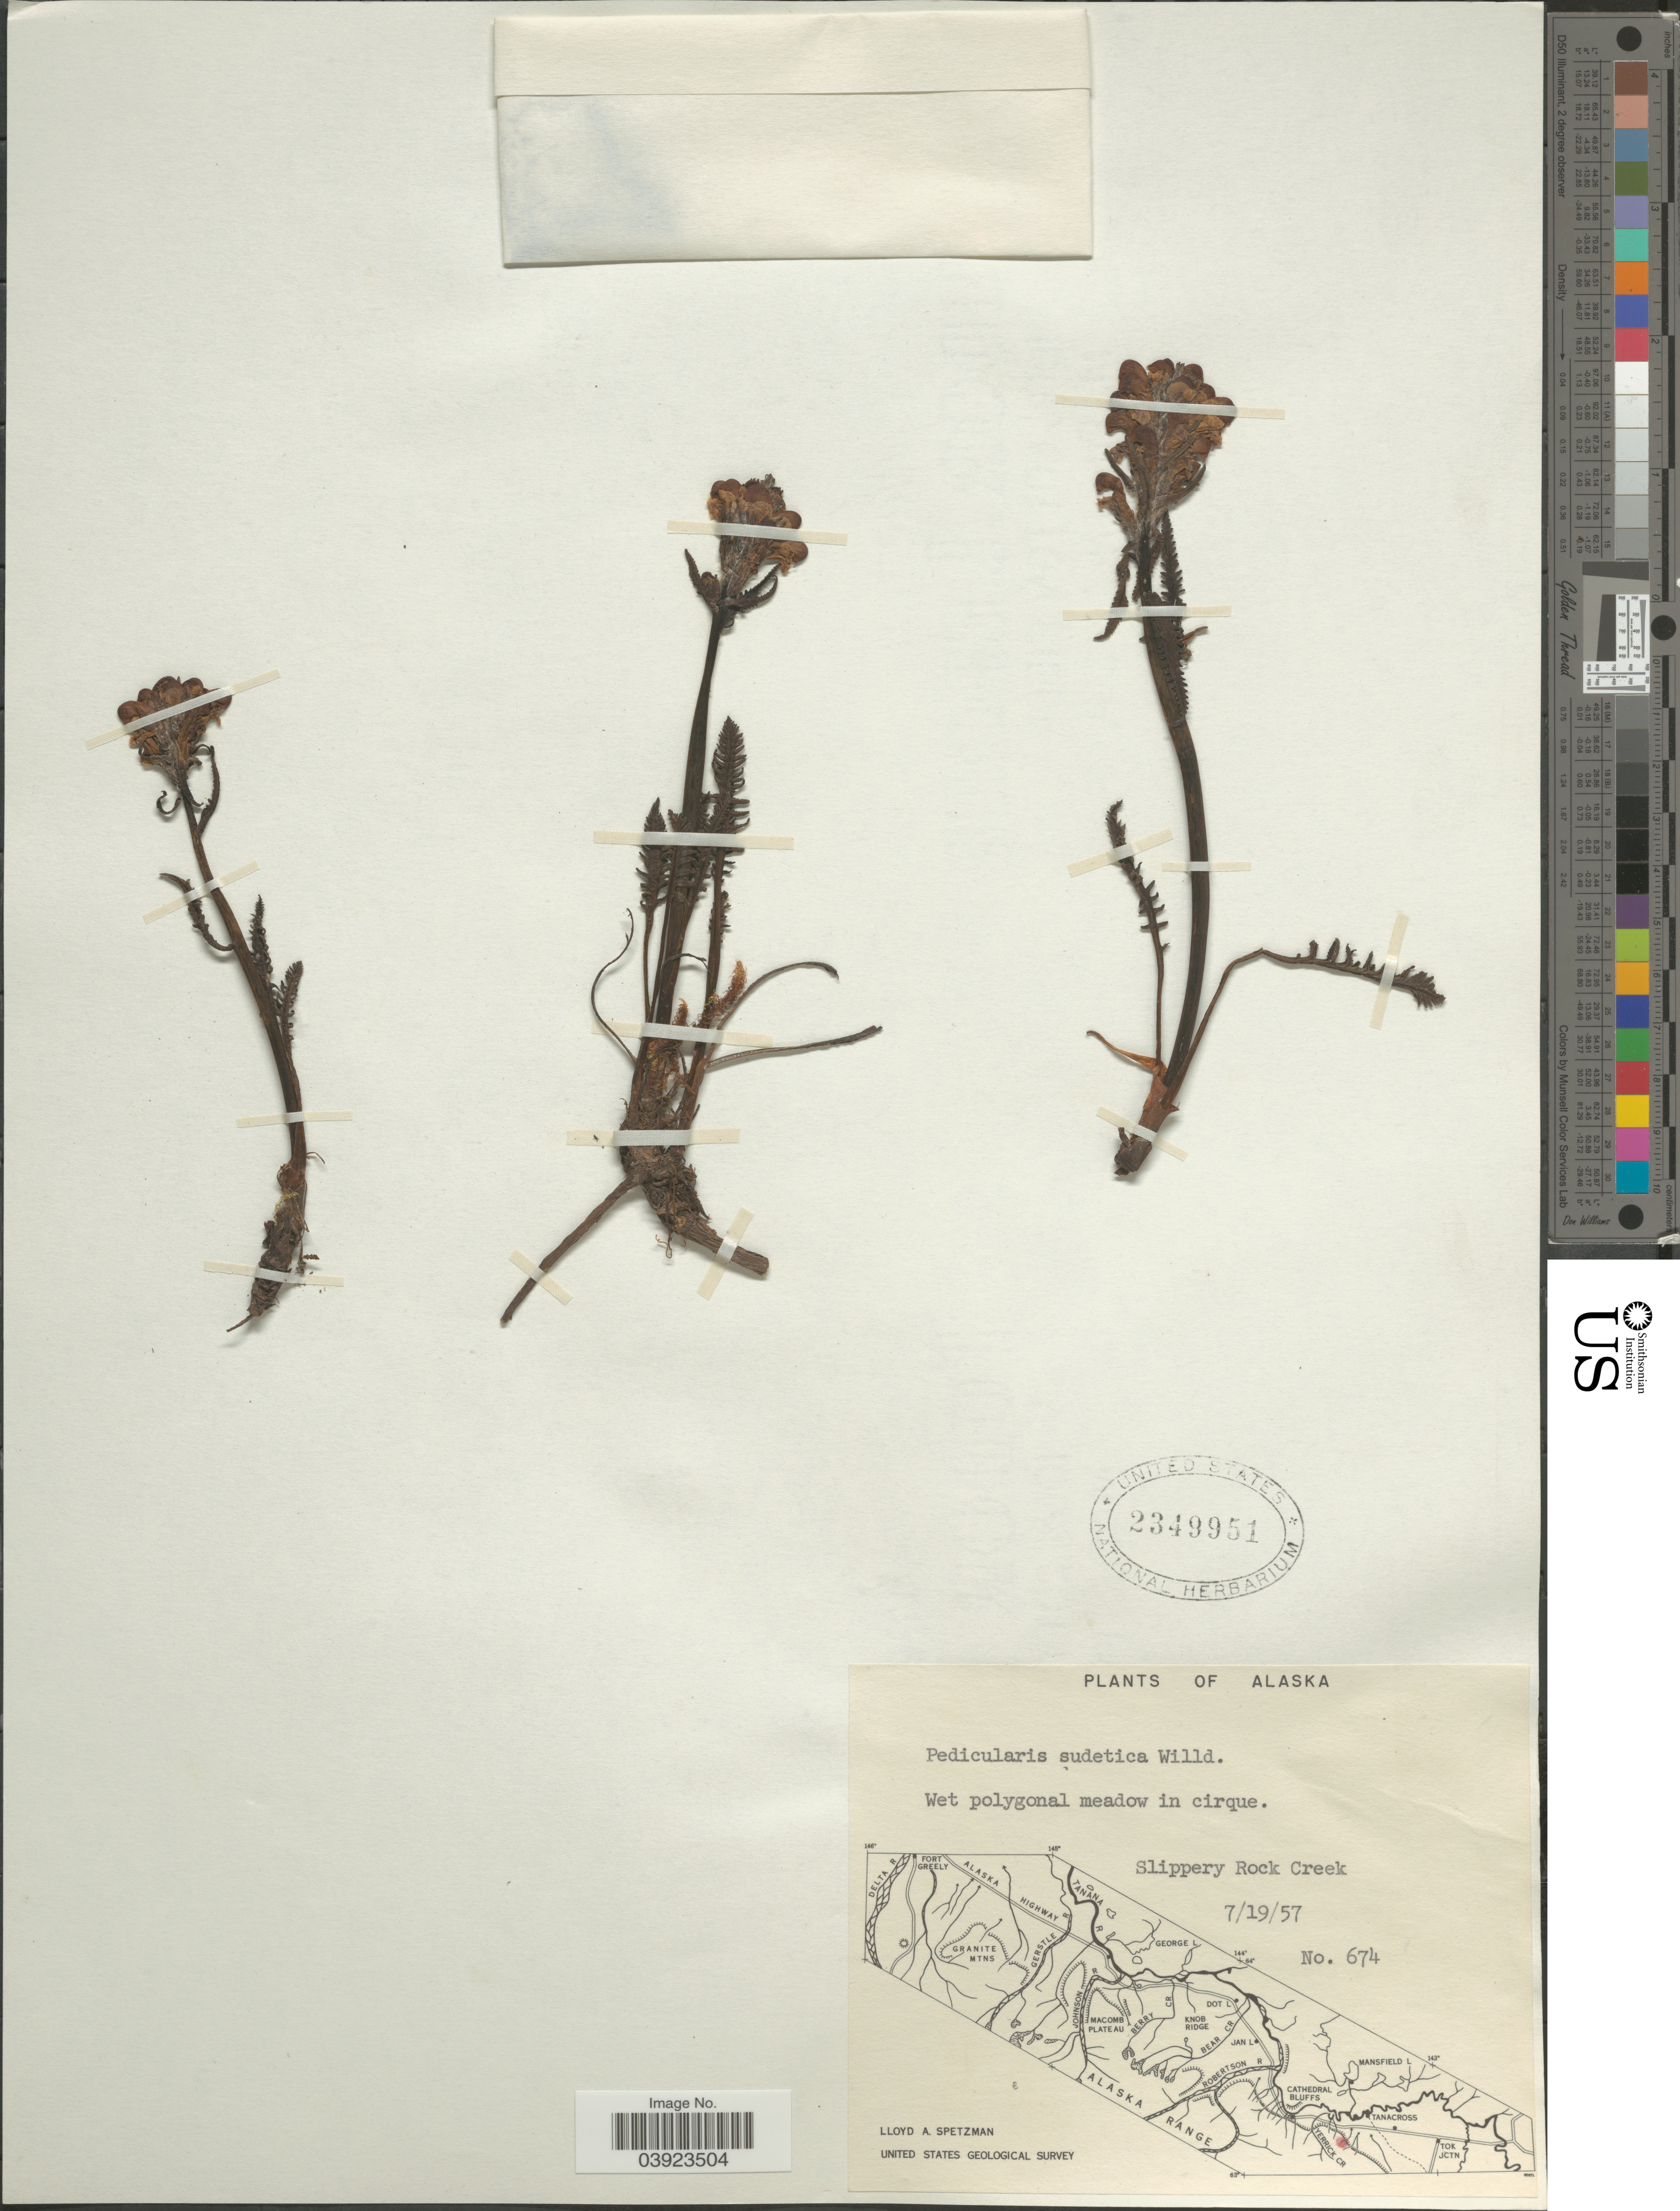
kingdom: Plantae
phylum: Tracheophyta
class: Magnoliopsida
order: Lamiales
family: Orobanchaceae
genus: Pedicularis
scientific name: Pedicularis sudetica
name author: Willd.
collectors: L. Spetzman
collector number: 674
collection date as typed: Transcribed d/m/y: 19/7/57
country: United States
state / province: Alaska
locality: Slippery Rock Creek.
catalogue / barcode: US 2349951